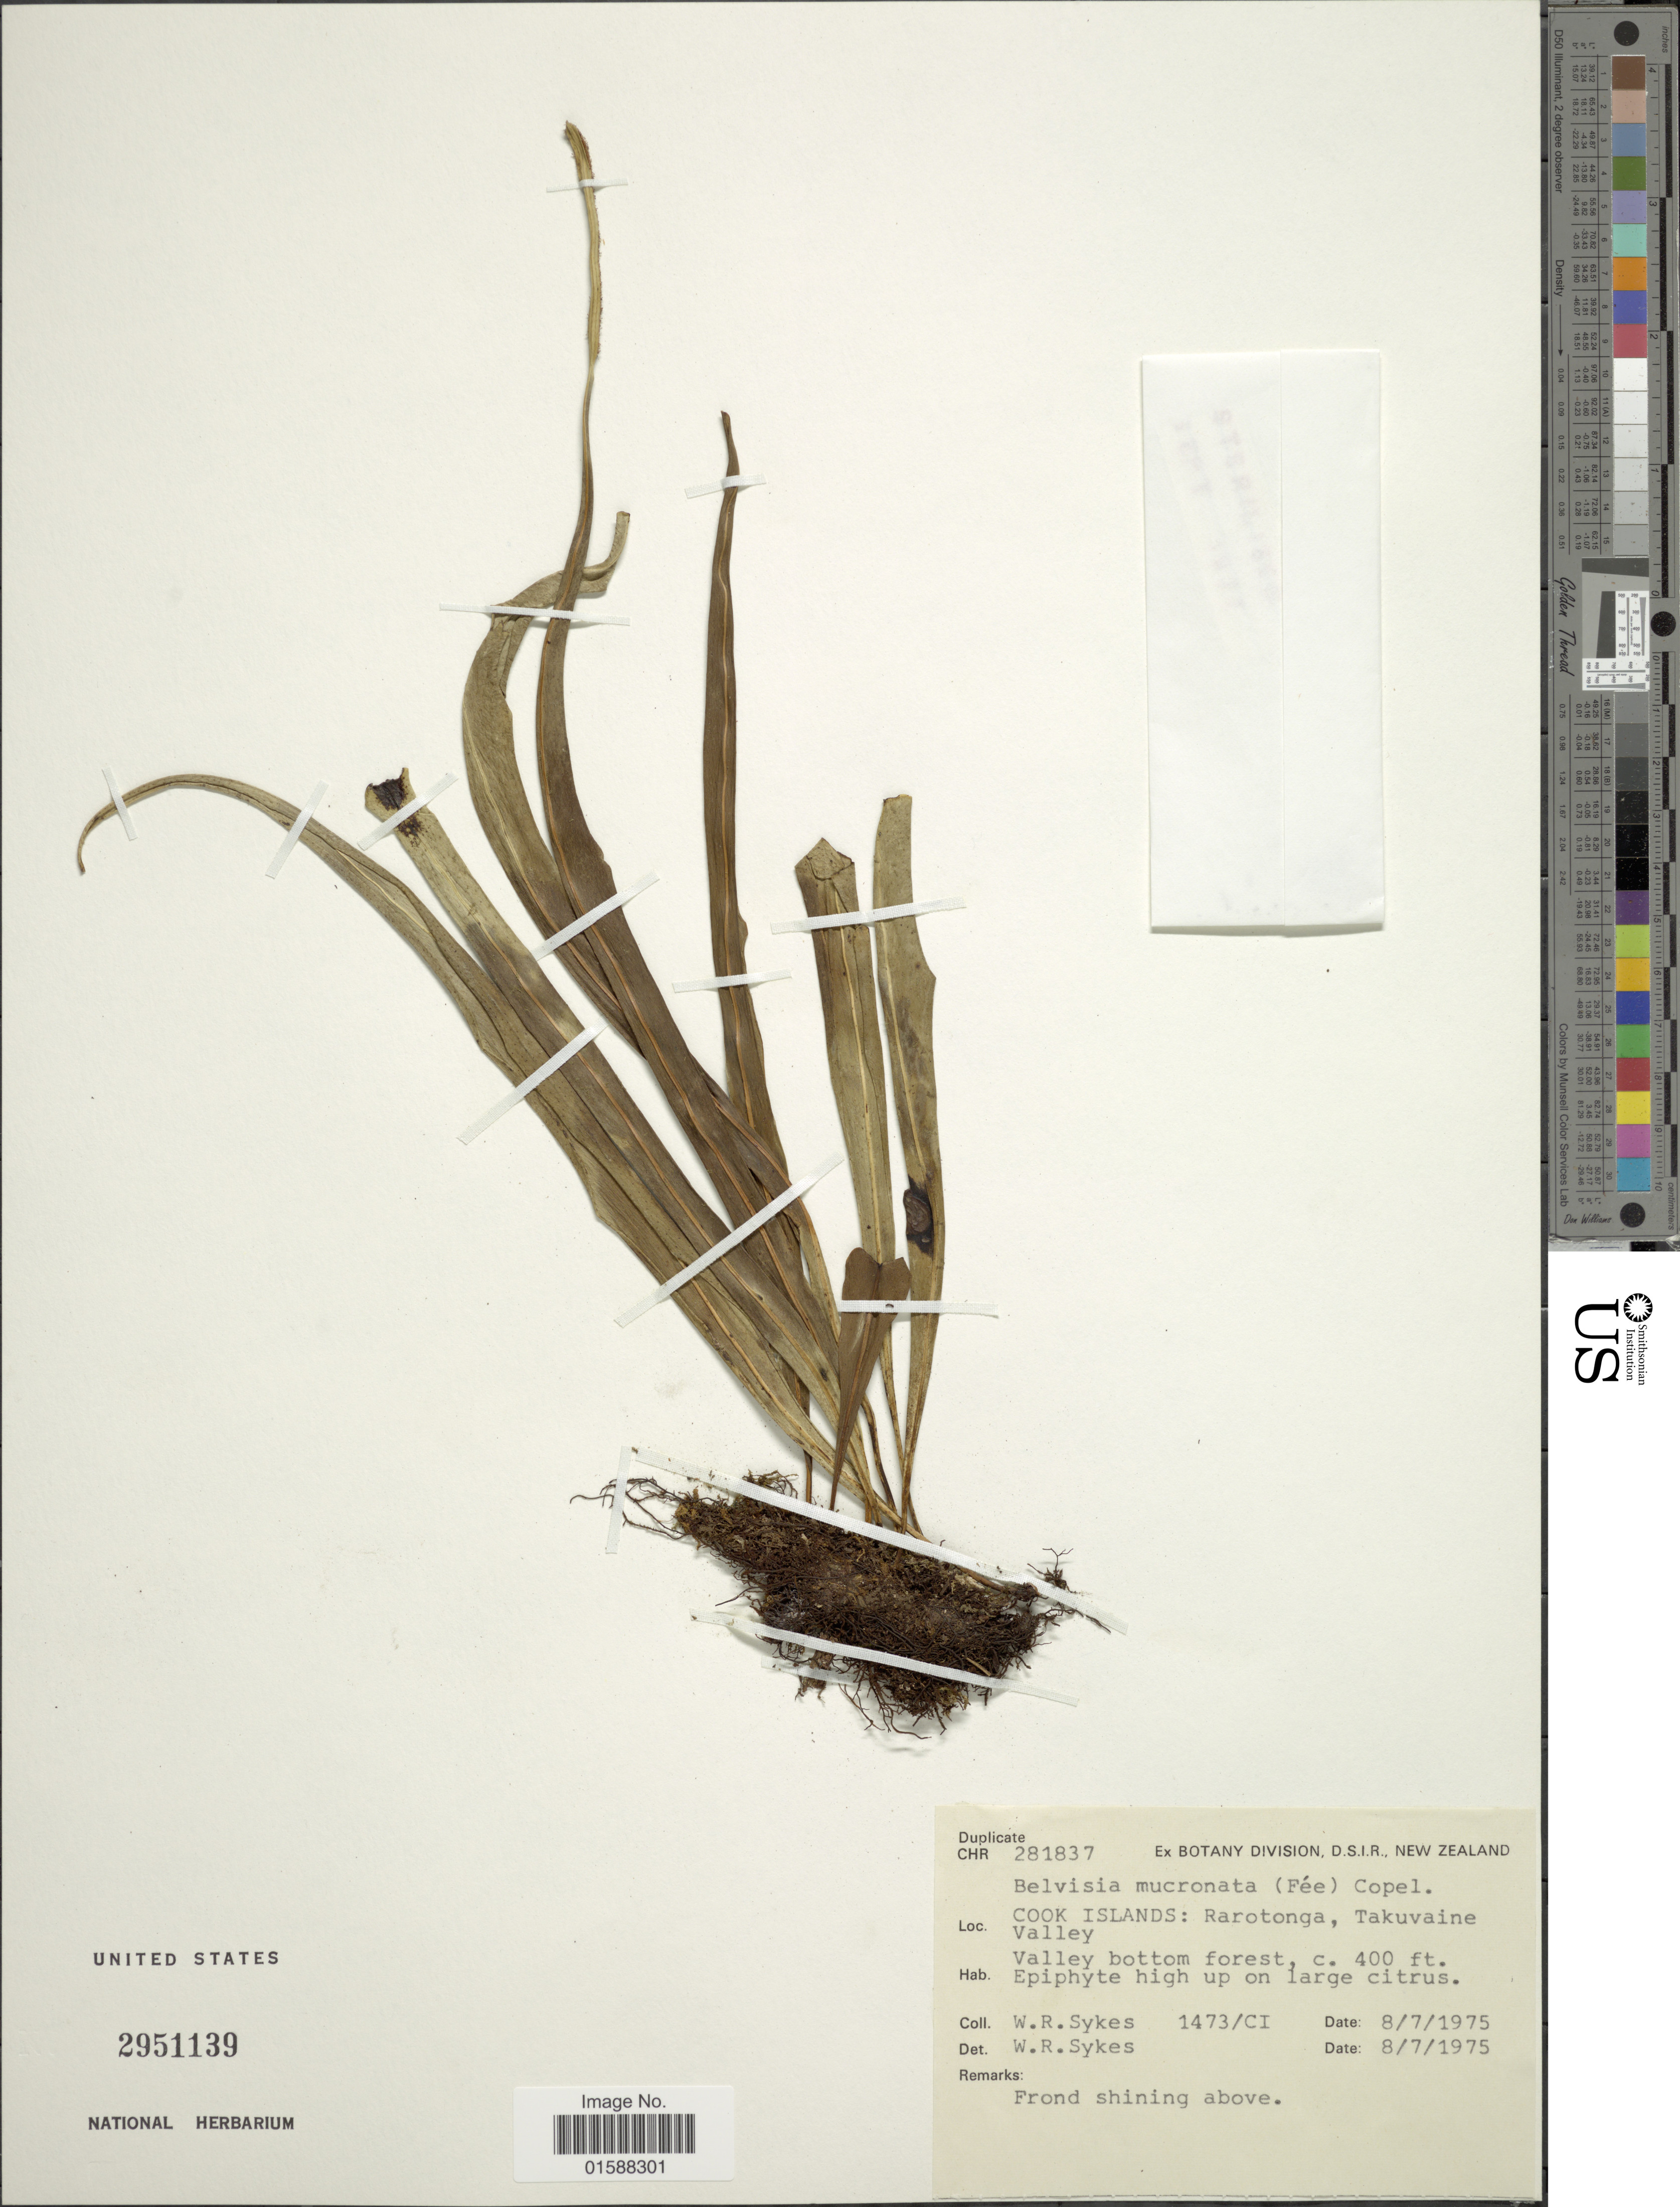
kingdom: Plantae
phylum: Tracheophyta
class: Polypodiopsida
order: Polypodiales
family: Polypodiaceae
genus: Lepisorus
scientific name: Lepisorus mucronatus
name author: (Fée) Li S. Wang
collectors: W. R. Sykes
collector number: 1473/CI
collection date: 1975-07-08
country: Cook Islands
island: Rarotonga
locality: Rarotonga, Takuvaine Valley. Valley bottom forest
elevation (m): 122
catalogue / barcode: US 2951139